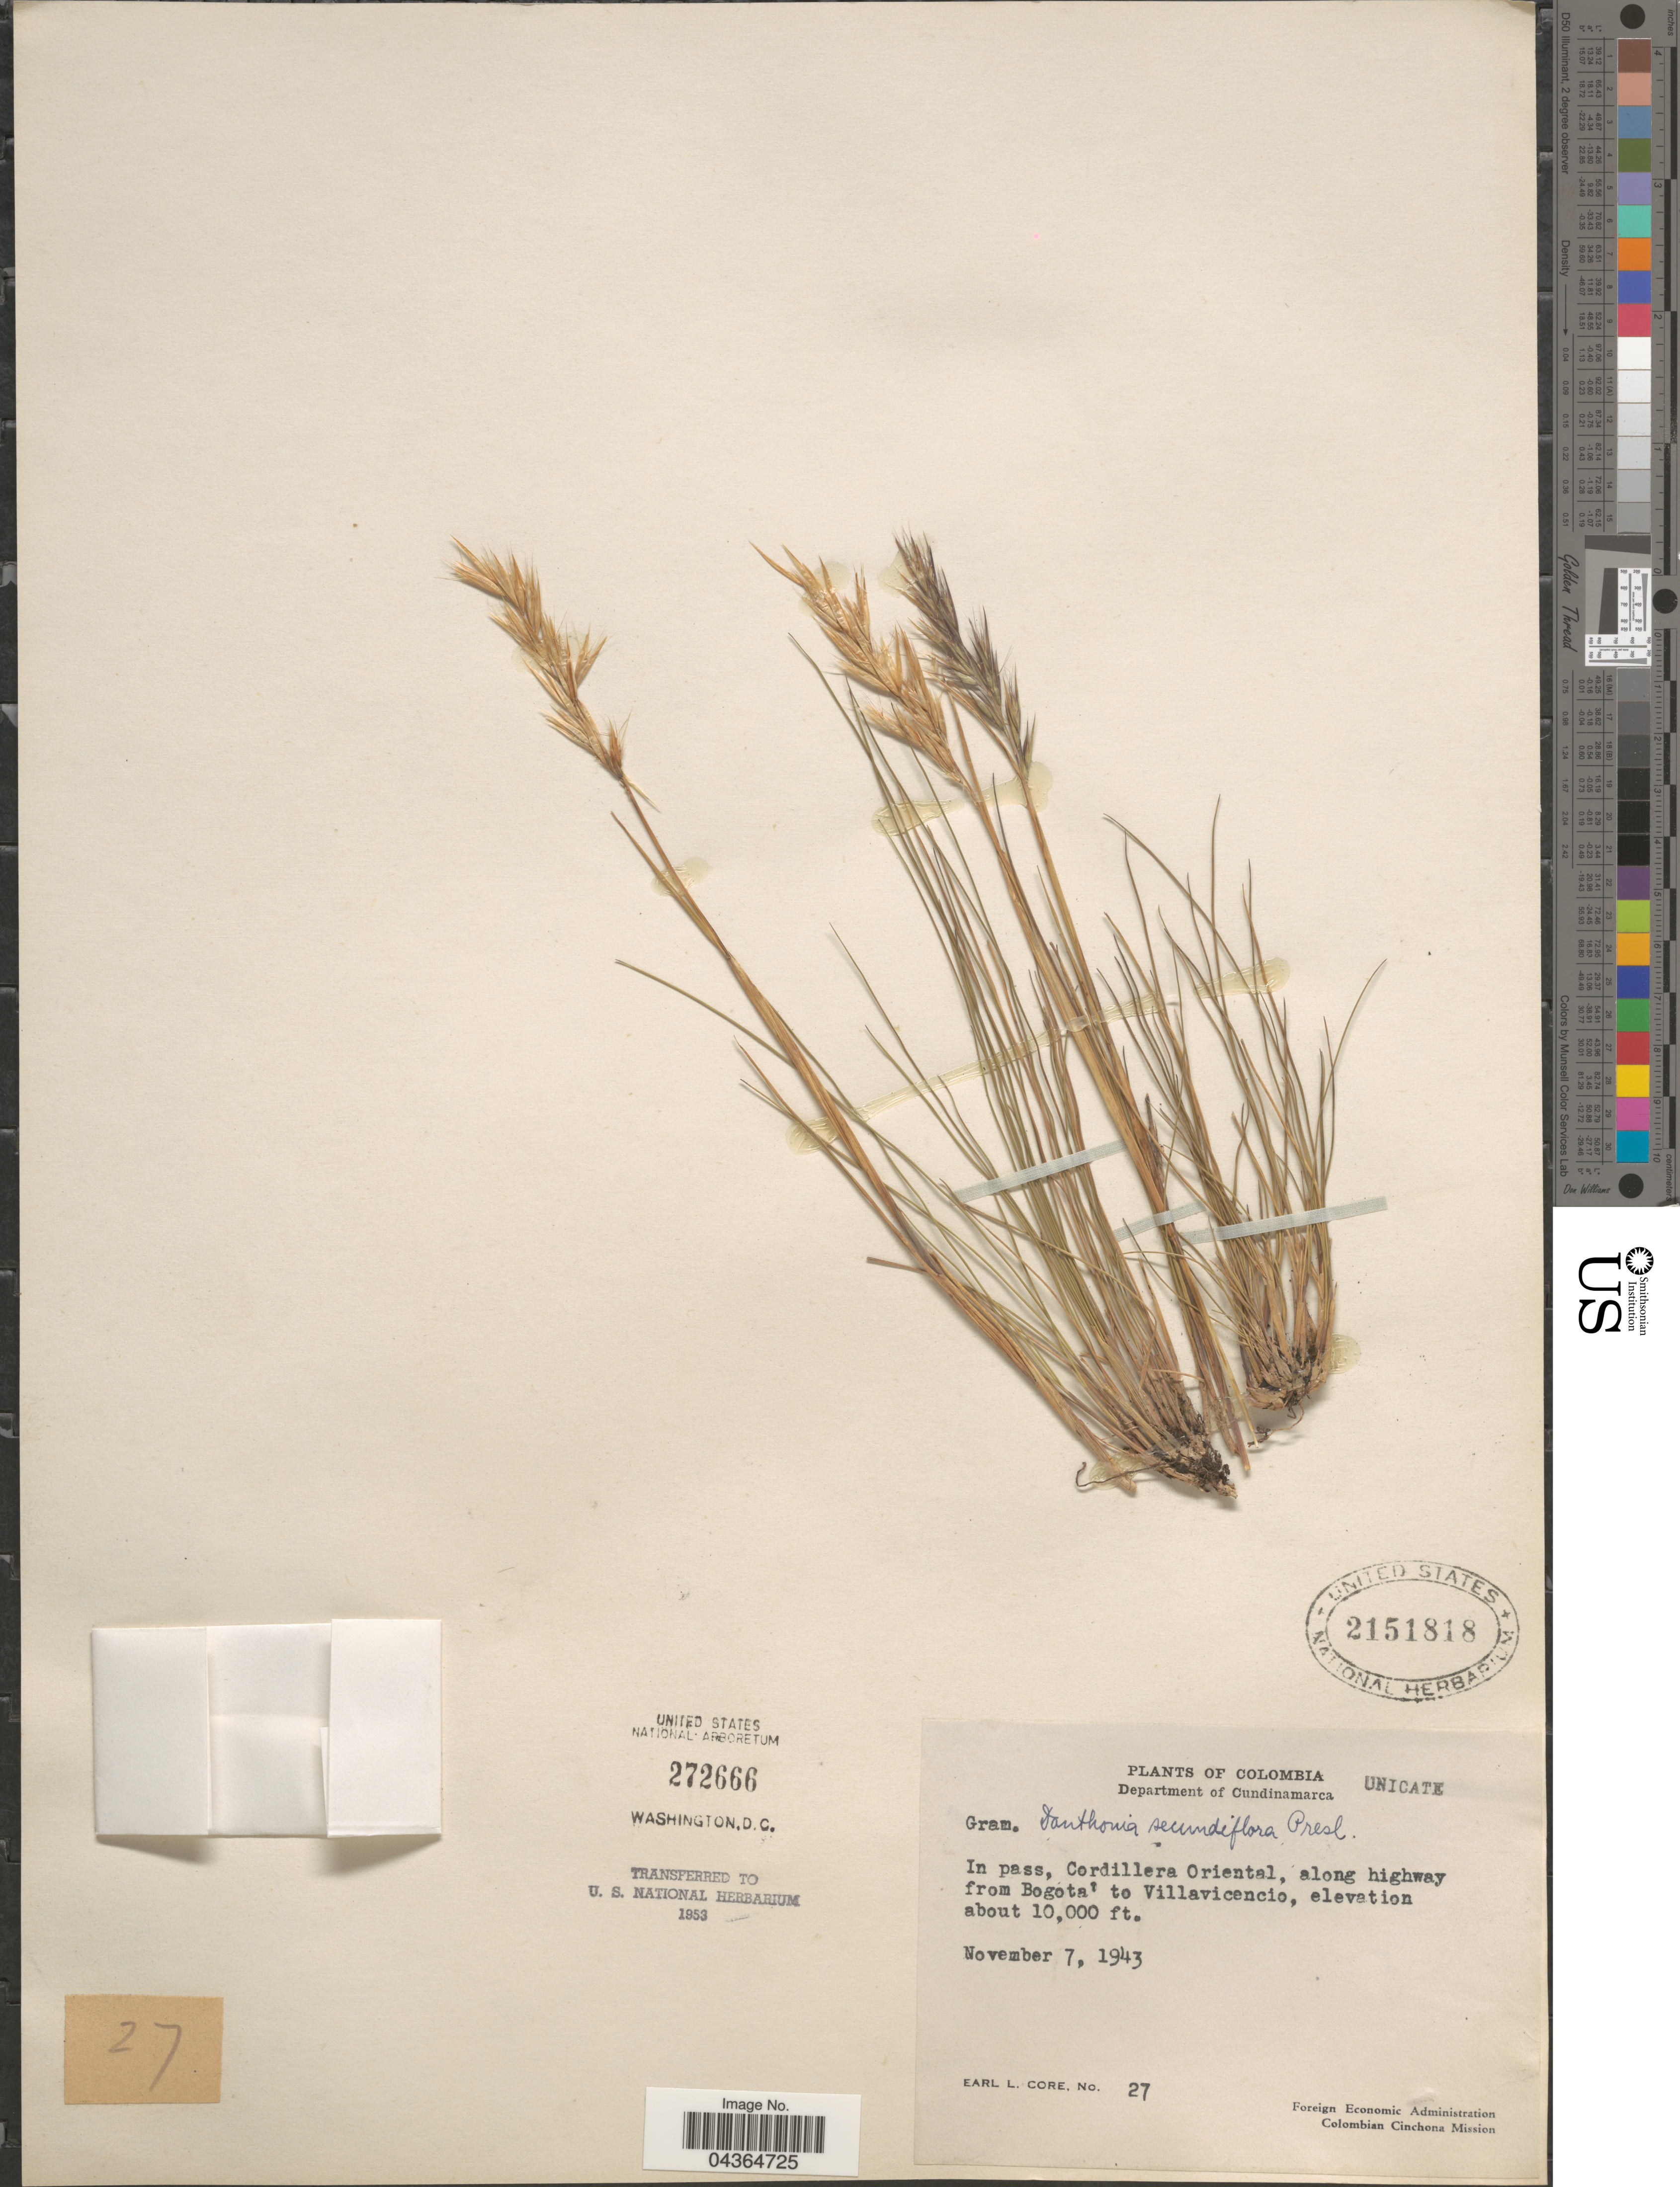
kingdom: Plantae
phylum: Tracheophyta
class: Liliopsida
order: Poales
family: Poaceae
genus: Danthonia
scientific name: Danthonia secundiflora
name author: J. Presl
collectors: E. L. Core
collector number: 27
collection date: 1943-11-07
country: Colombia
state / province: Cundinamarca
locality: Department of Cundinamarca. In pass, Cordillera Oriental, along highway from Bogota to Villavicencio. Colombian Cinchona Mission.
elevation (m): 3048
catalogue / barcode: US 2151818